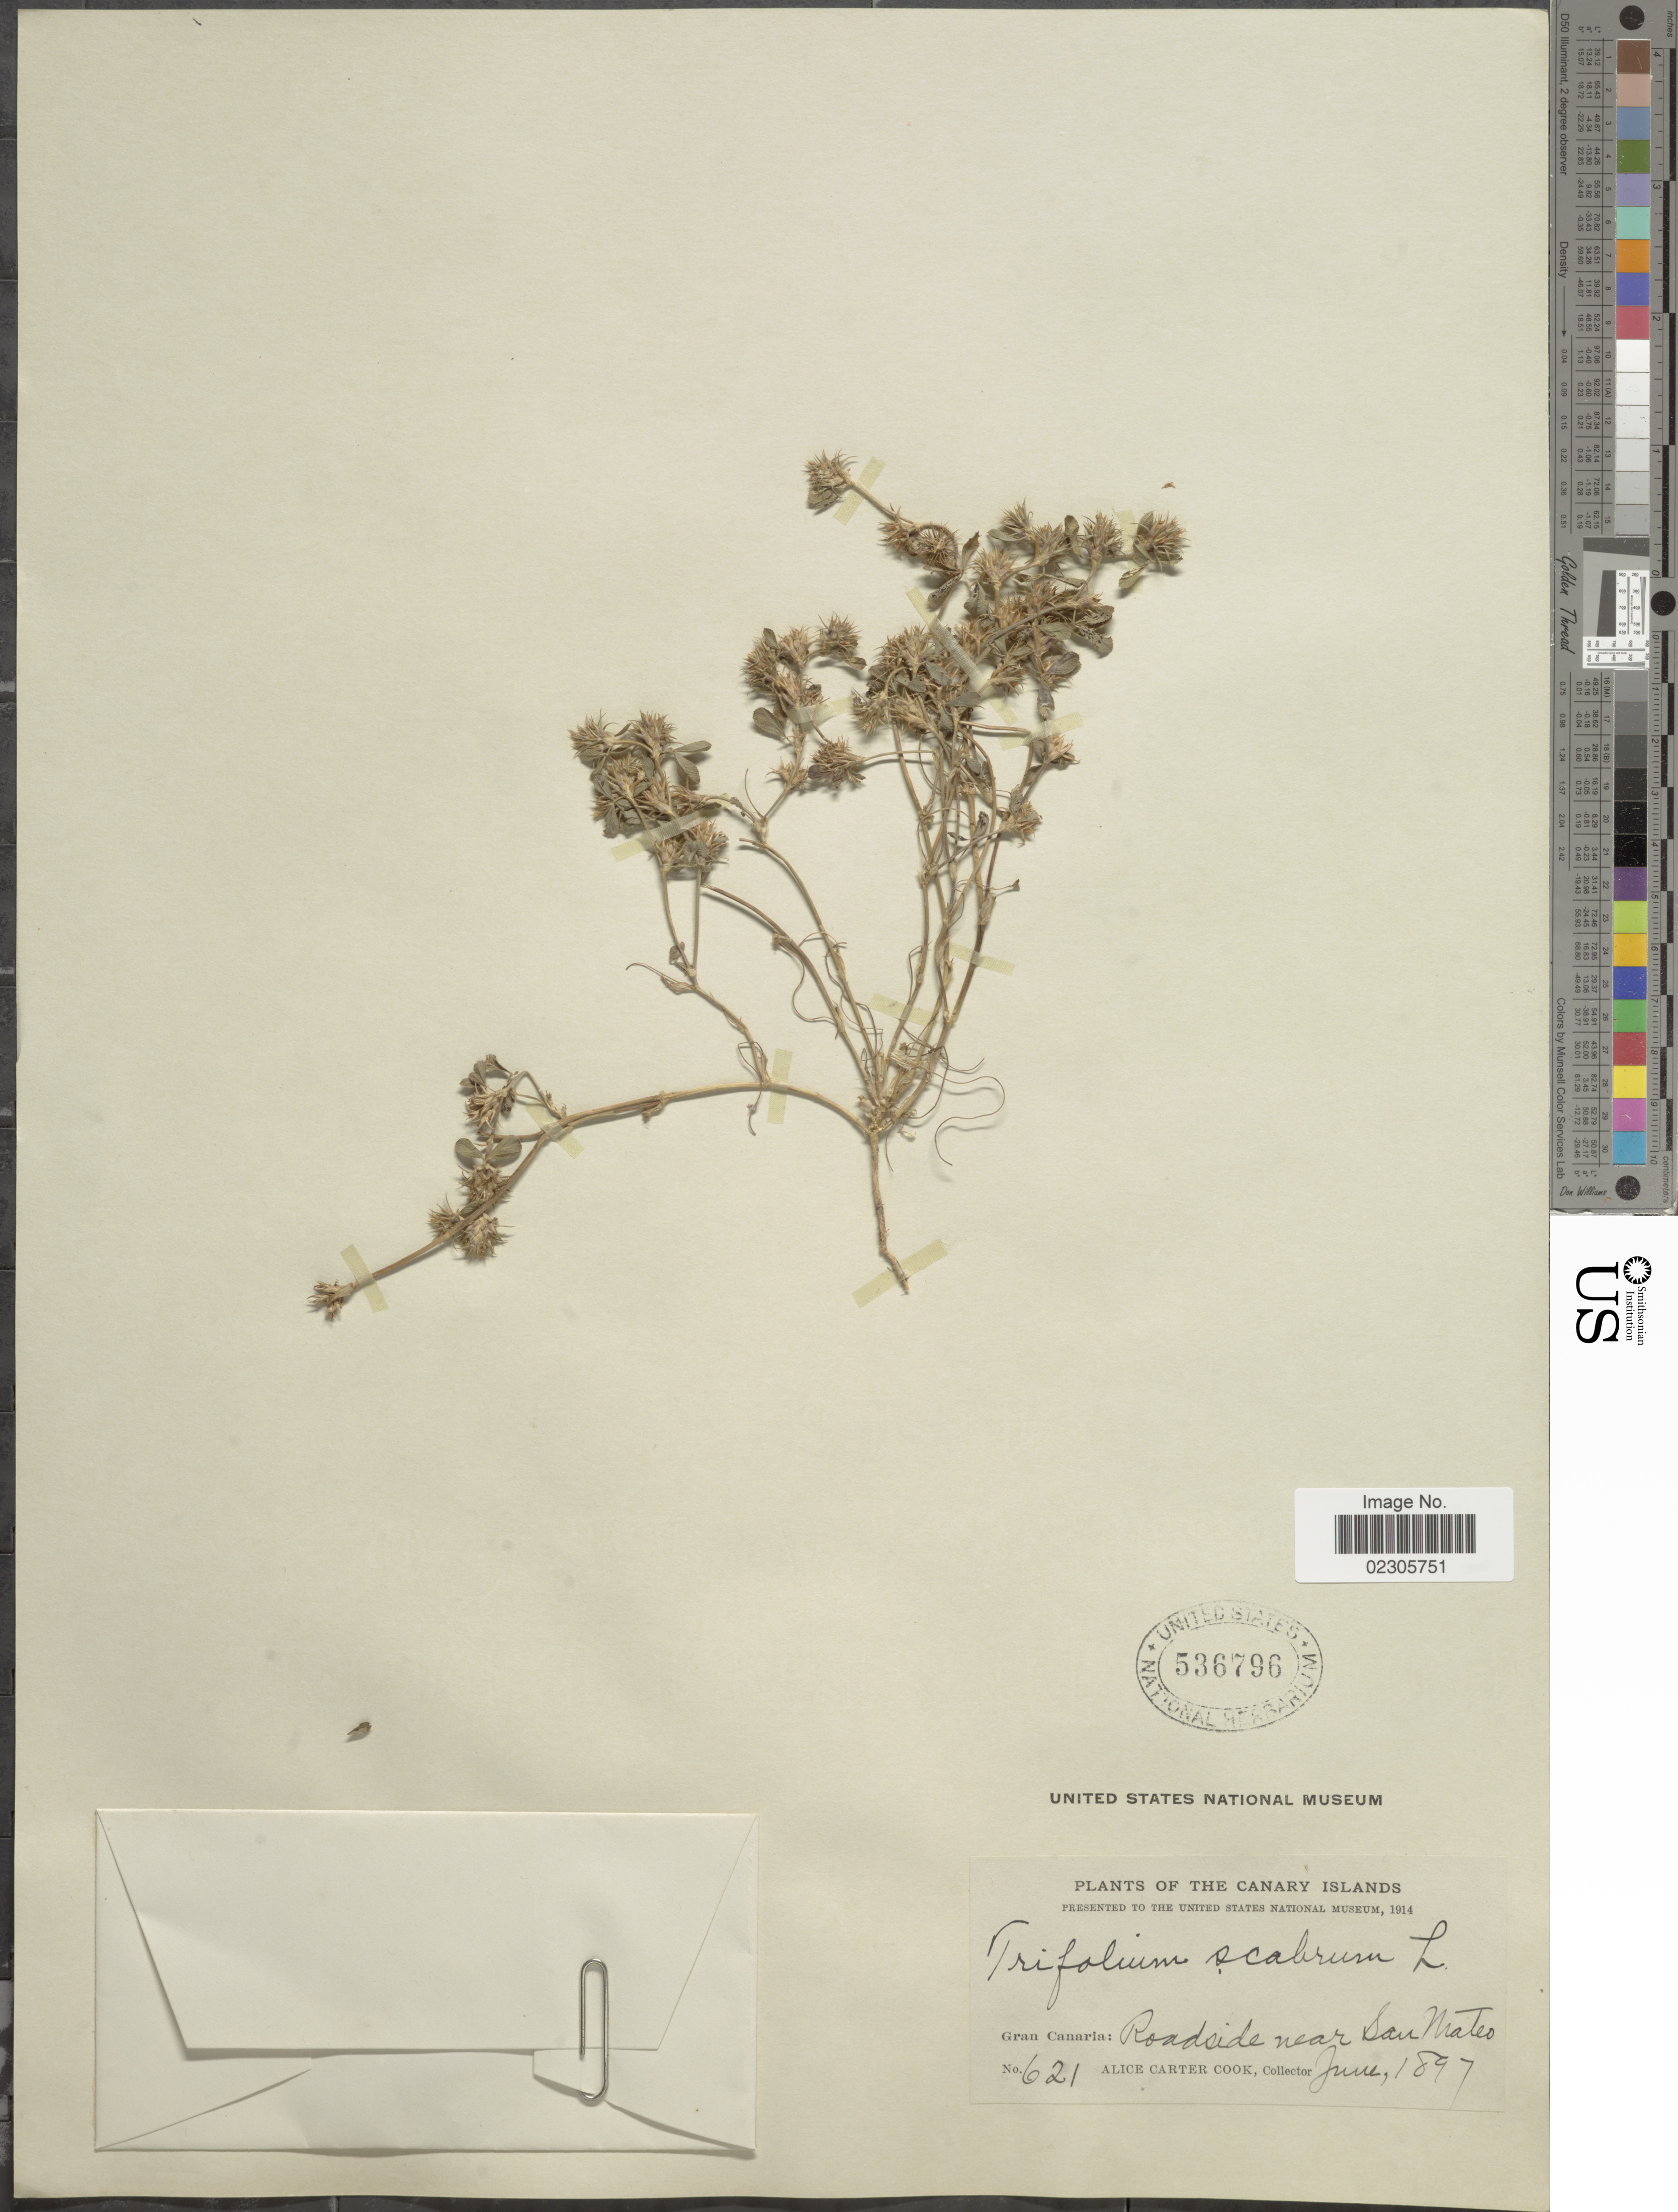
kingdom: Plantae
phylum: Tracheophyta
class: Magnoliopsida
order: Fabales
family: Fabaceae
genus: Trifolium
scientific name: Trifolium scabrum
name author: L.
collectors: Alice C. Cook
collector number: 621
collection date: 1897-06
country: Spain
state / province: Canarias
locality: Canary Islands, Gran Canaria: Roadside near San Mateo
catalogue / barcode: US 536796